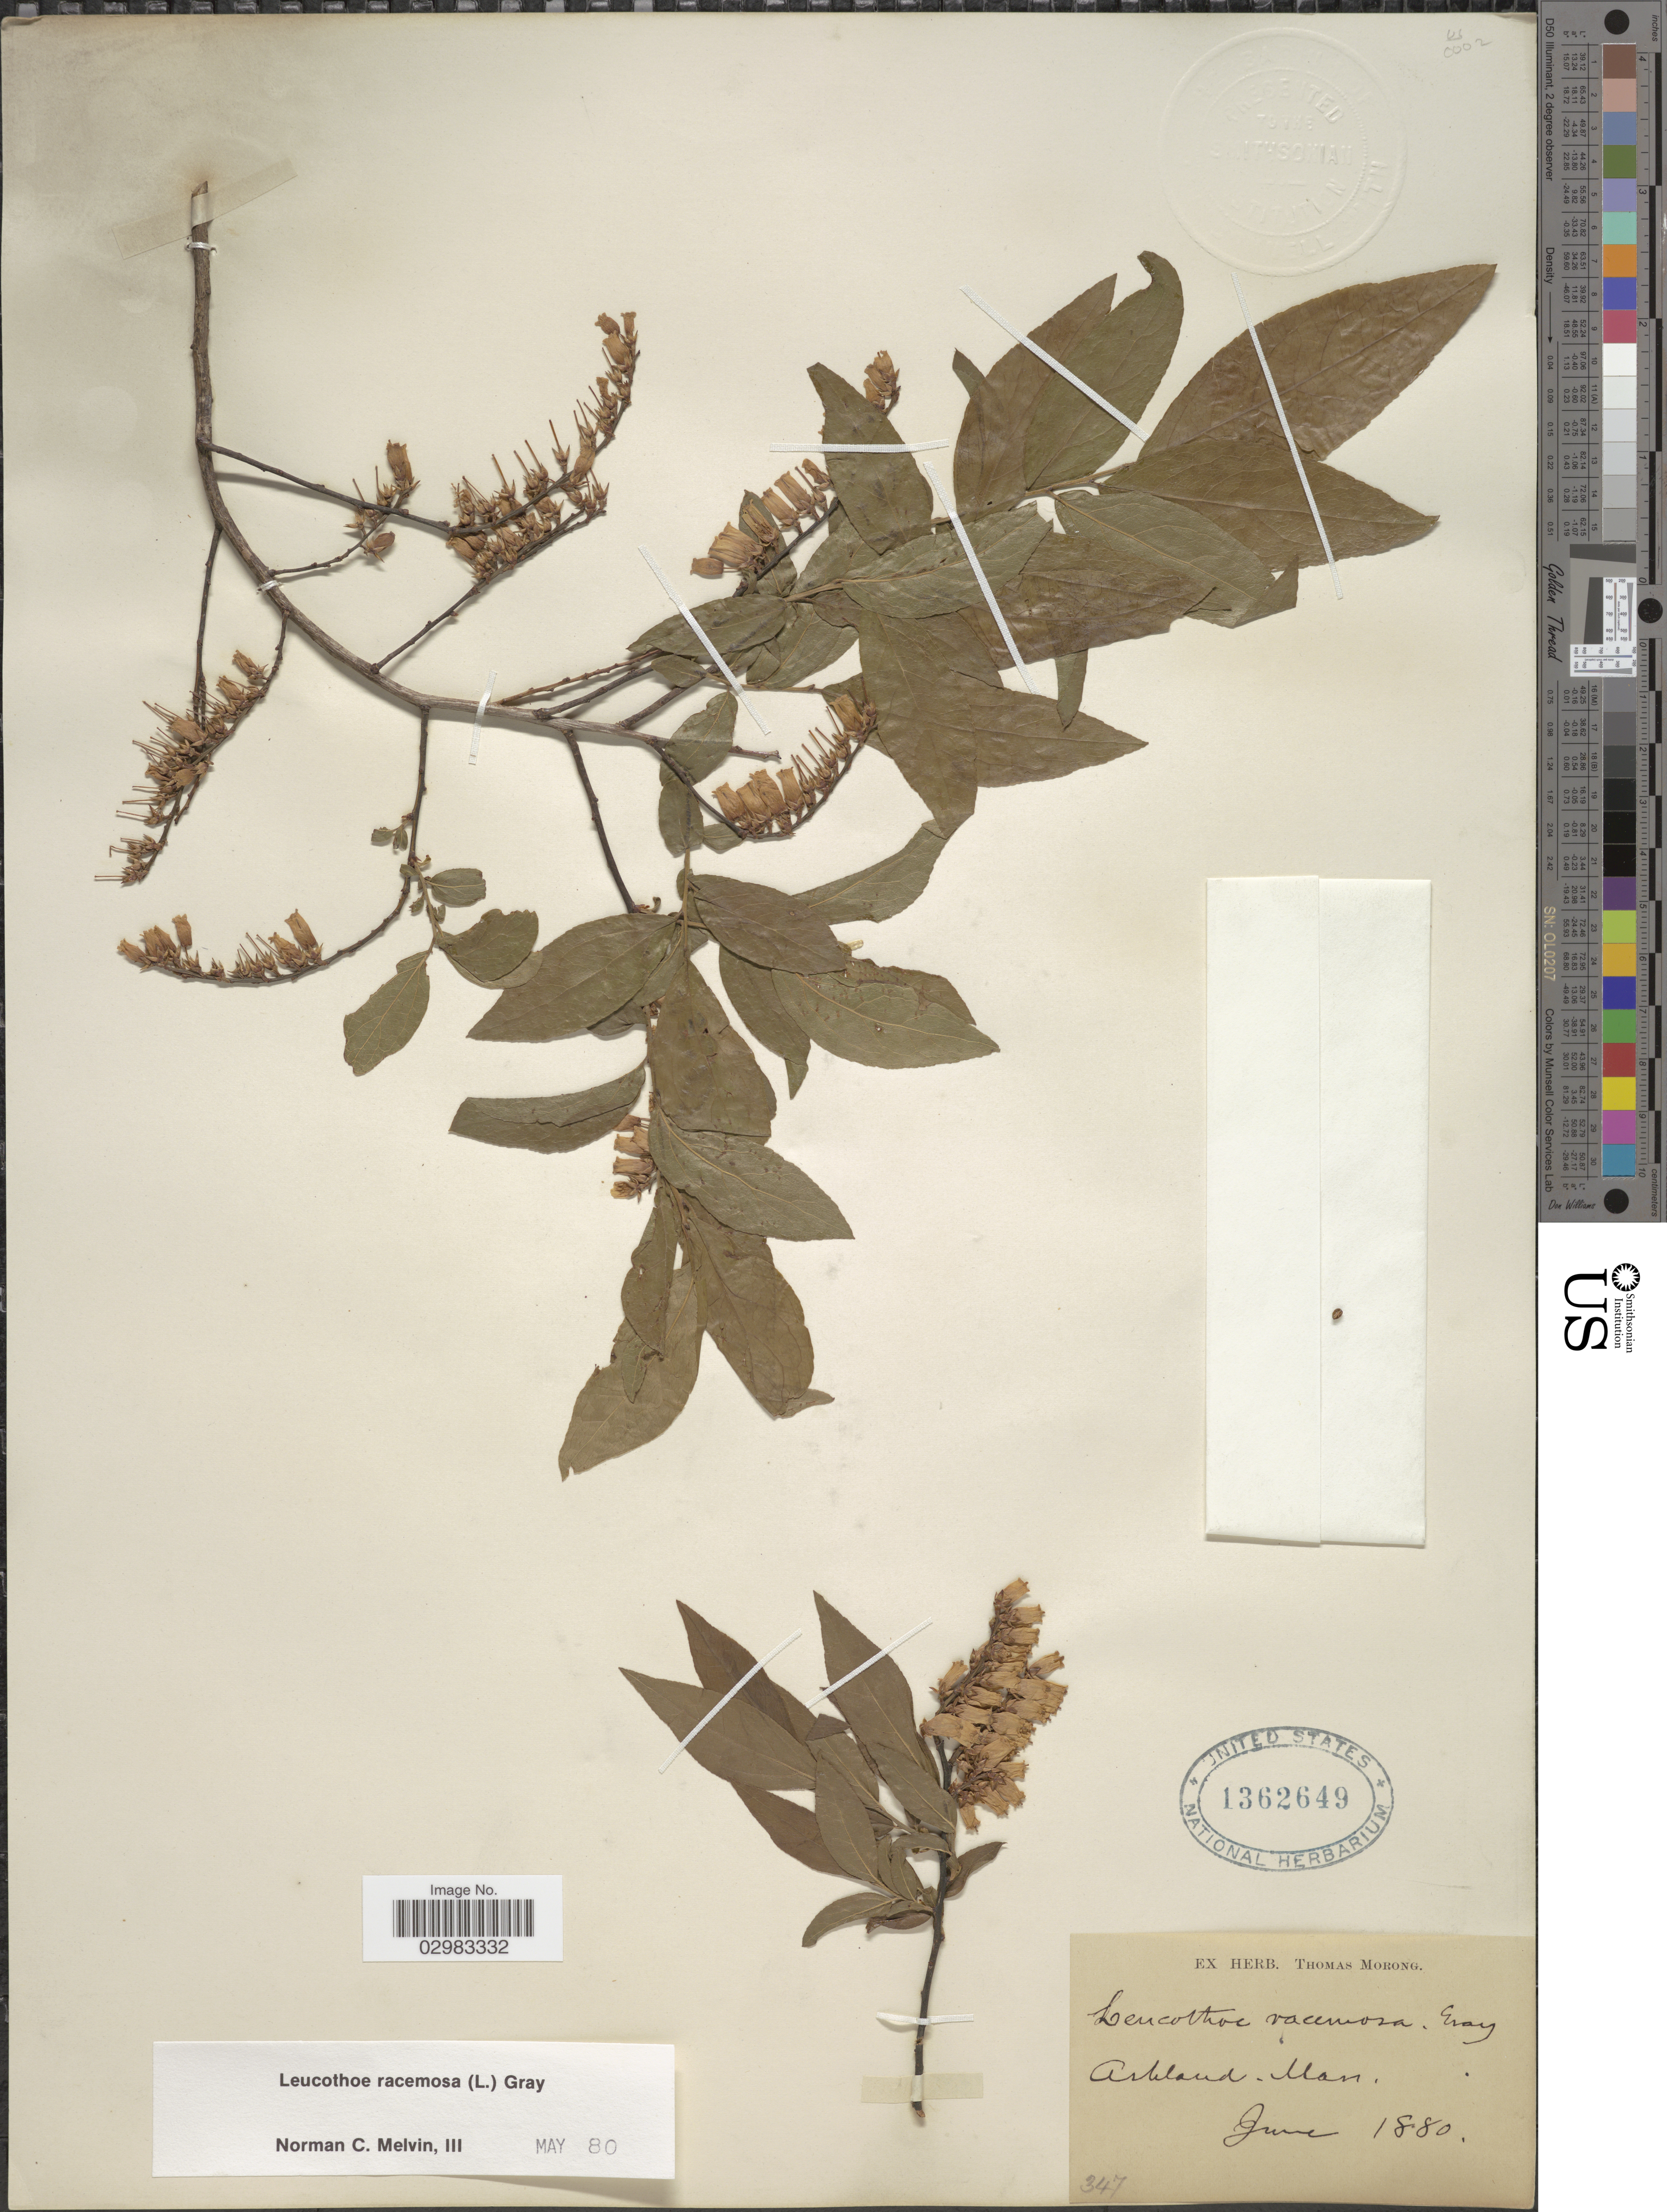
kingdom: Plantae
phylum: Tracheophyta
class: Magnoliopsida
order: Ericales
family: Ericaceae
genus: Leucothoe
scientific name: Leucothoë racemosa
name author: (L.) A. Gray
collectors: ex Herb. T. Morong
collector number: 347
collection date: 1880-06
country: United States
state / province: Massachusetts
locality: Ashland.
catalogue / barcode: US 1362649